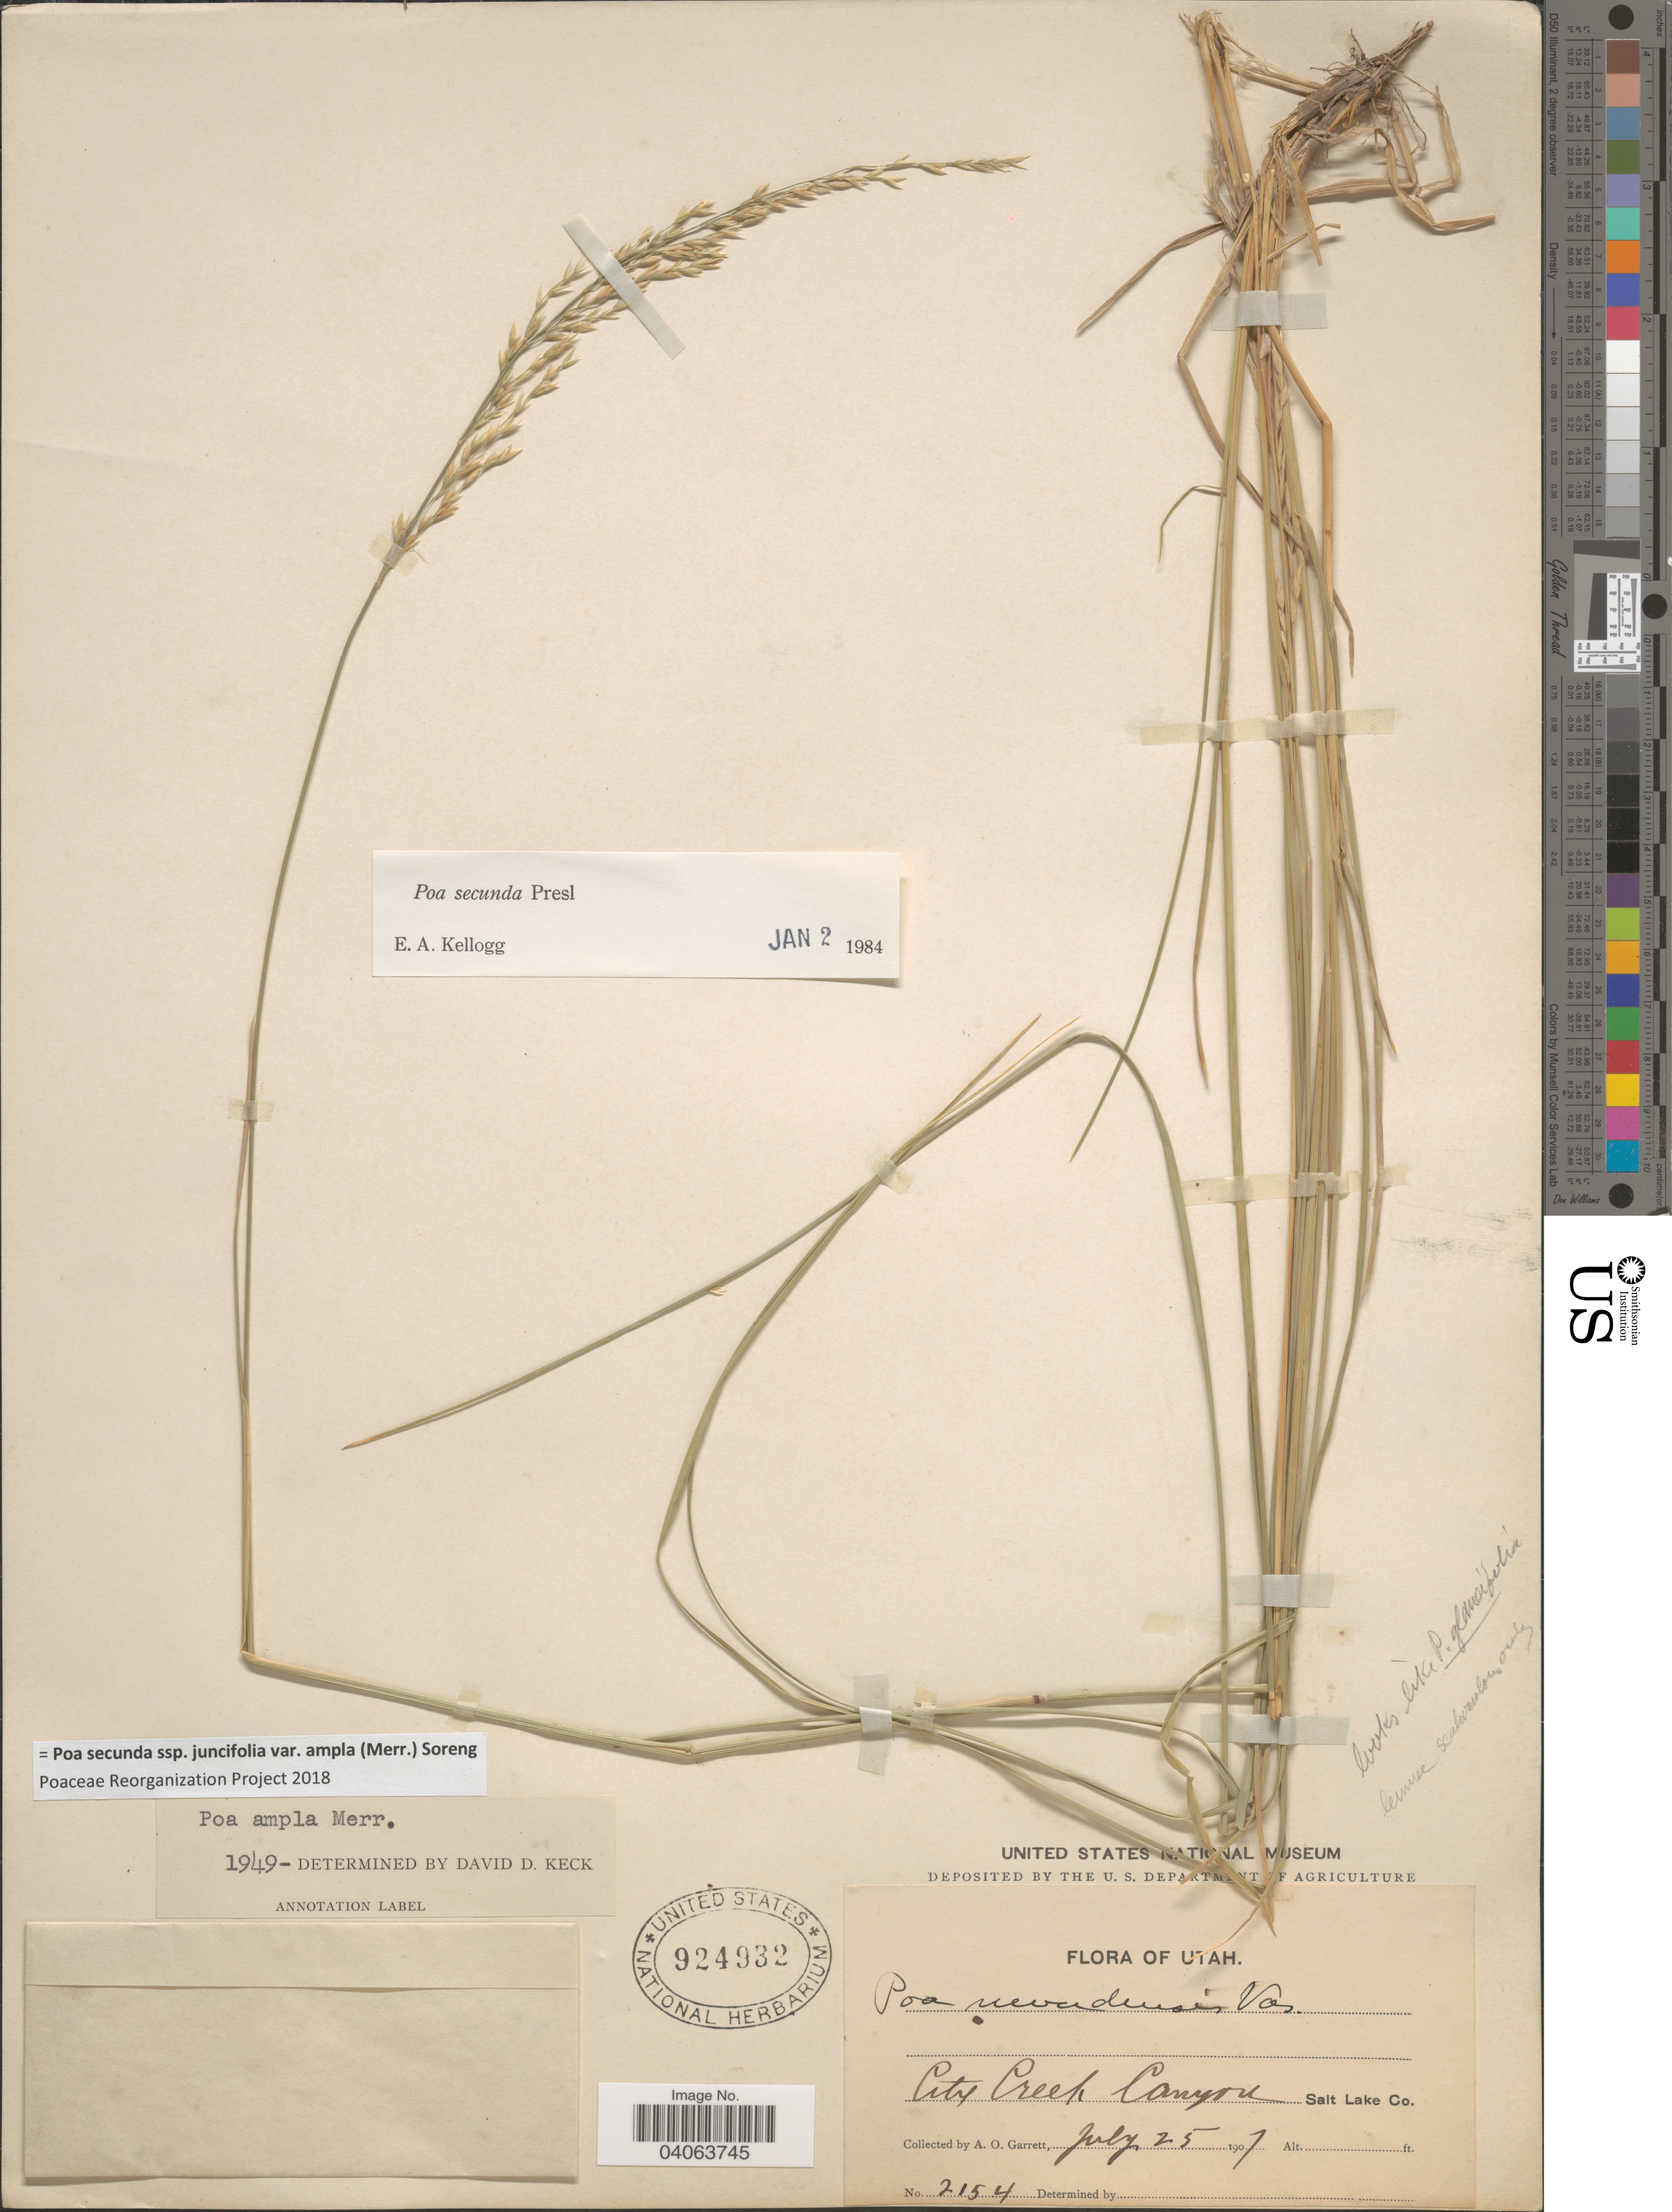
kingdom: Plantae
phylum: Tracheophyta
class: Liliopsida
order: Poales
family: Poaceae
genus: Poa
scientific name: Poa secunda subsp. juncifolia var. ampla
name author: (Merr.) Soreng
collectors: A. O. Garrett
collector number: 2154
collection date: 1907-07-25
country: United States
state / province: Utah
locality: City Creek Canyon. Salt Lake Co.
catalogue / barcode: US 924932